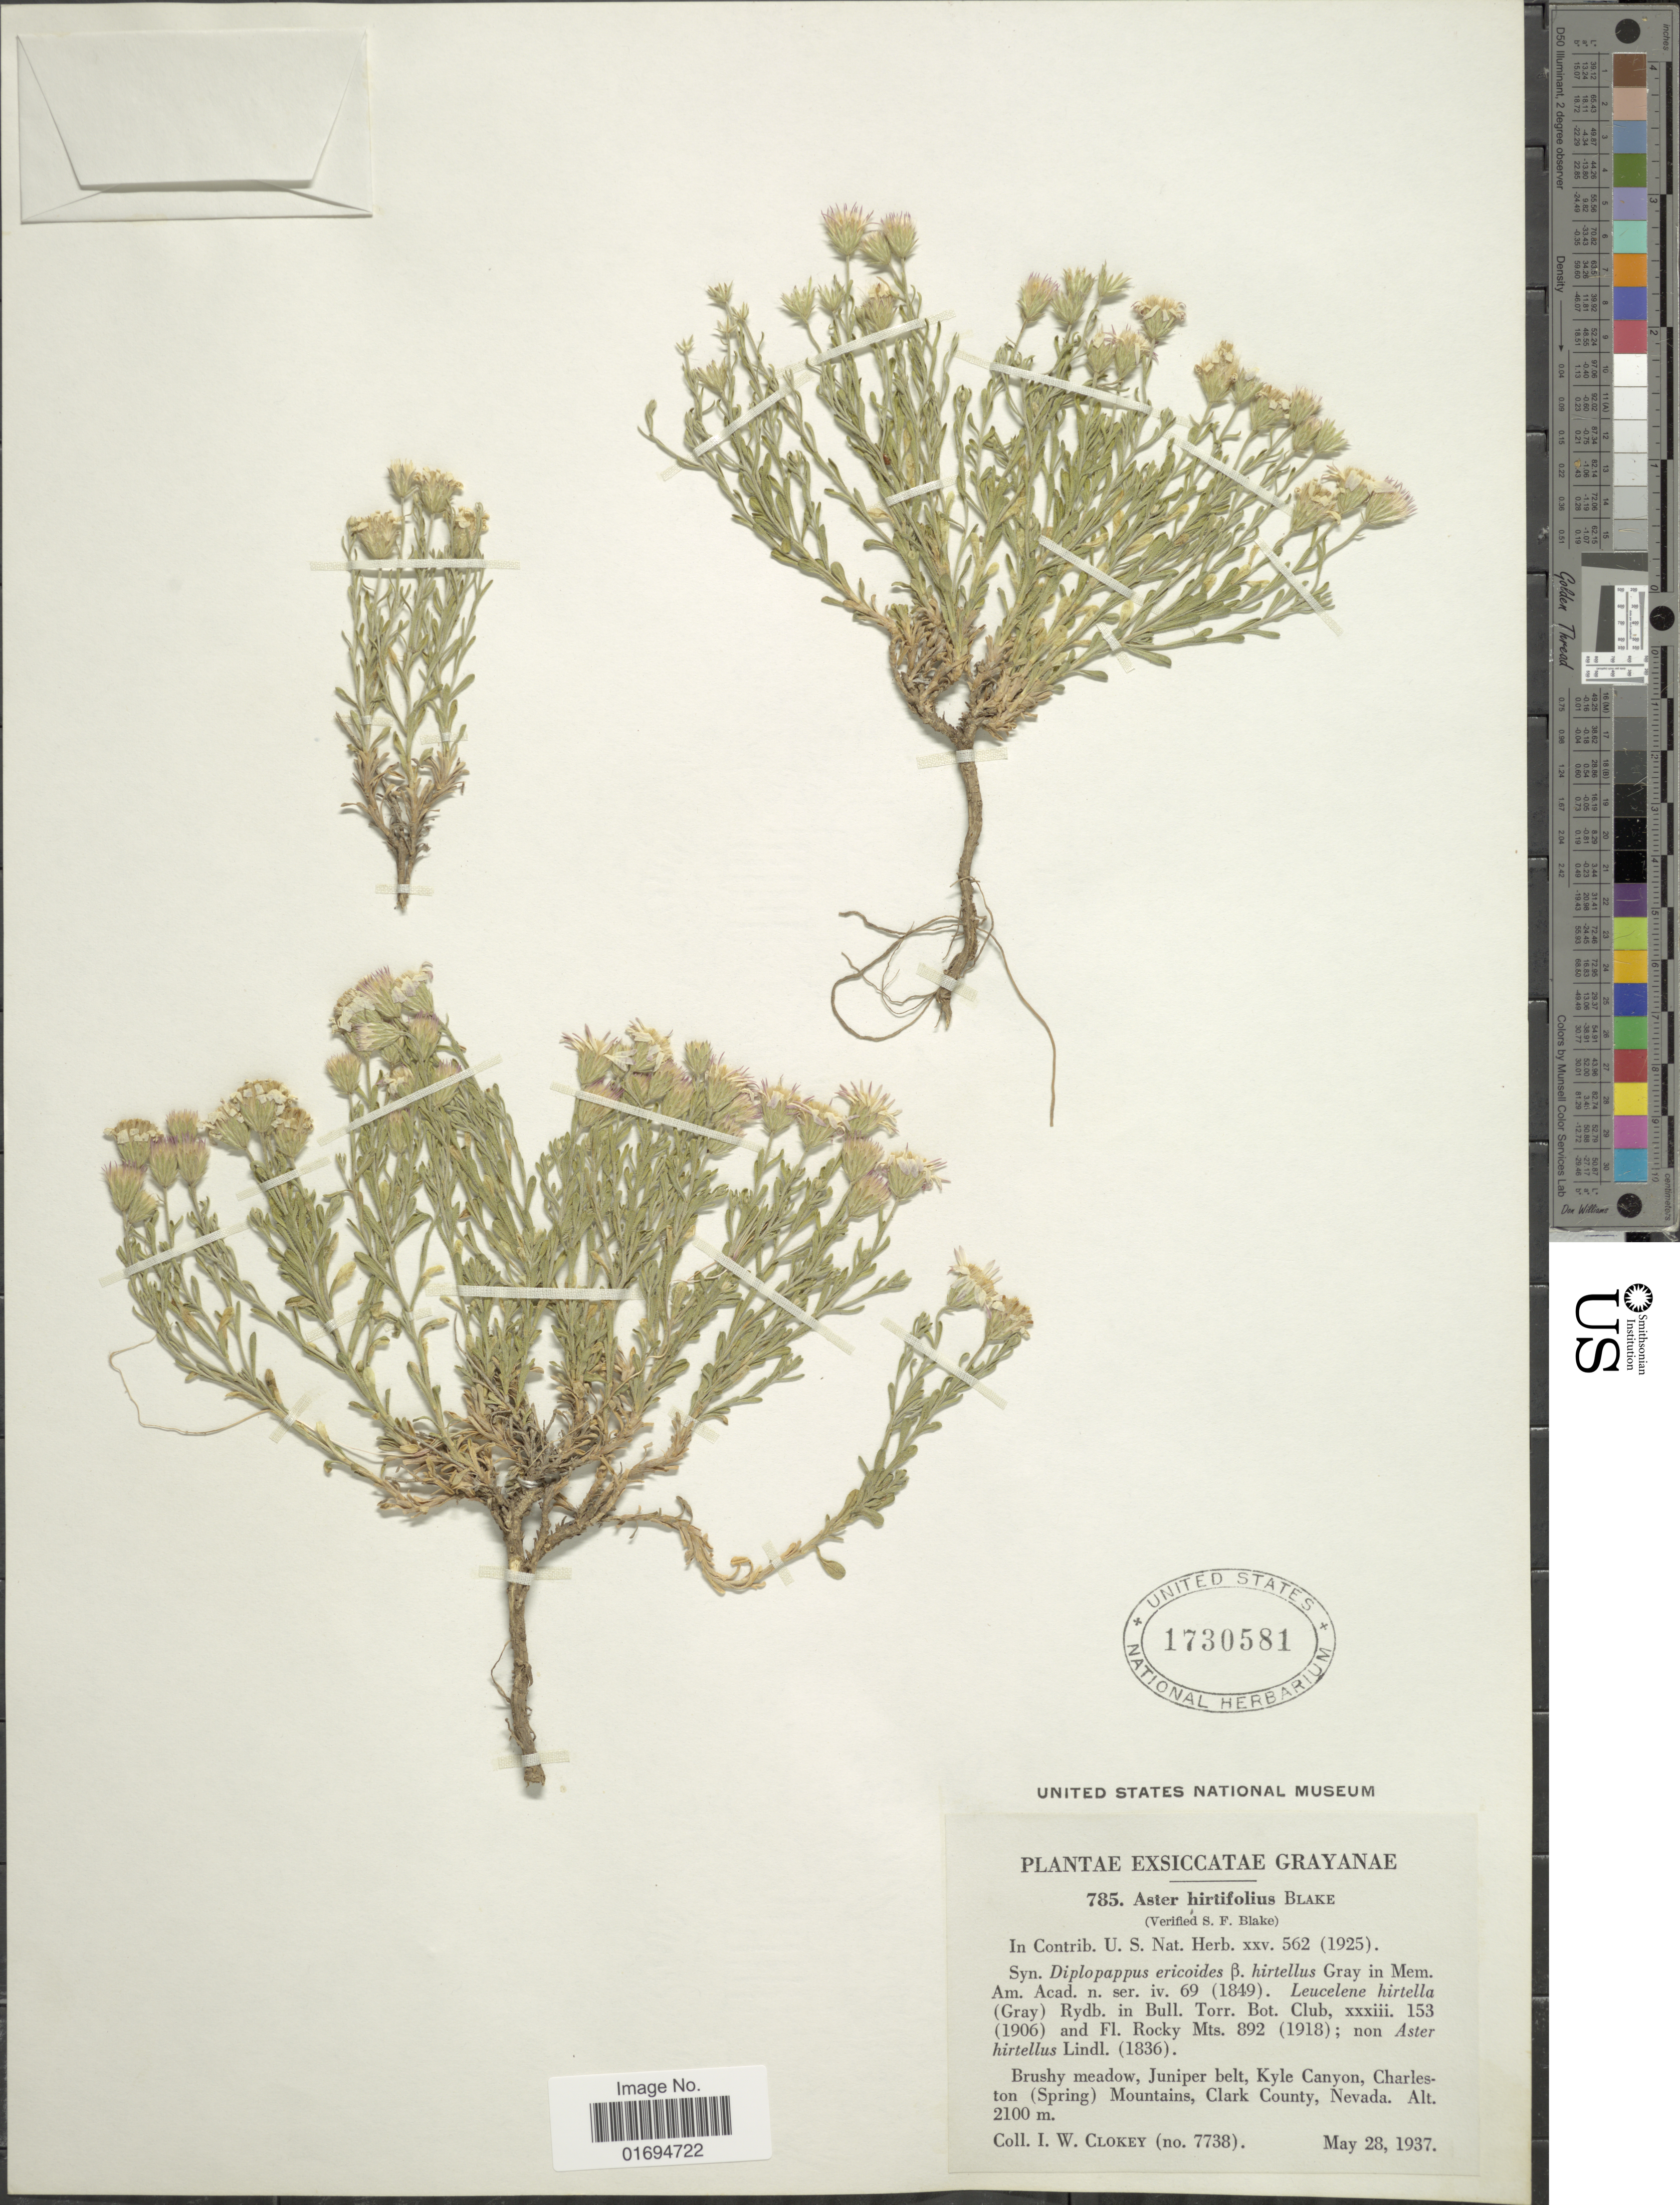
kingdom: Plantae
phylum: Tracheophyta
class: Magnoliopsida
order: Asterales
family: Asteraceae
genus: Chaetopappa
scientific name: Chaetopappa ericoides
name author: (Torr.) G.L. Nesom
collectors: I. W. Clokey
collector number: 7738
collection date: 1937-05-28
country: United States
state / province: Nevada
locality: Brushy meadow, Juniper belt, Kyle Canyon, Charleston (Spring) Mountains, Clark County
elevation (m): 2100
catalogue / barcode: US 1730581